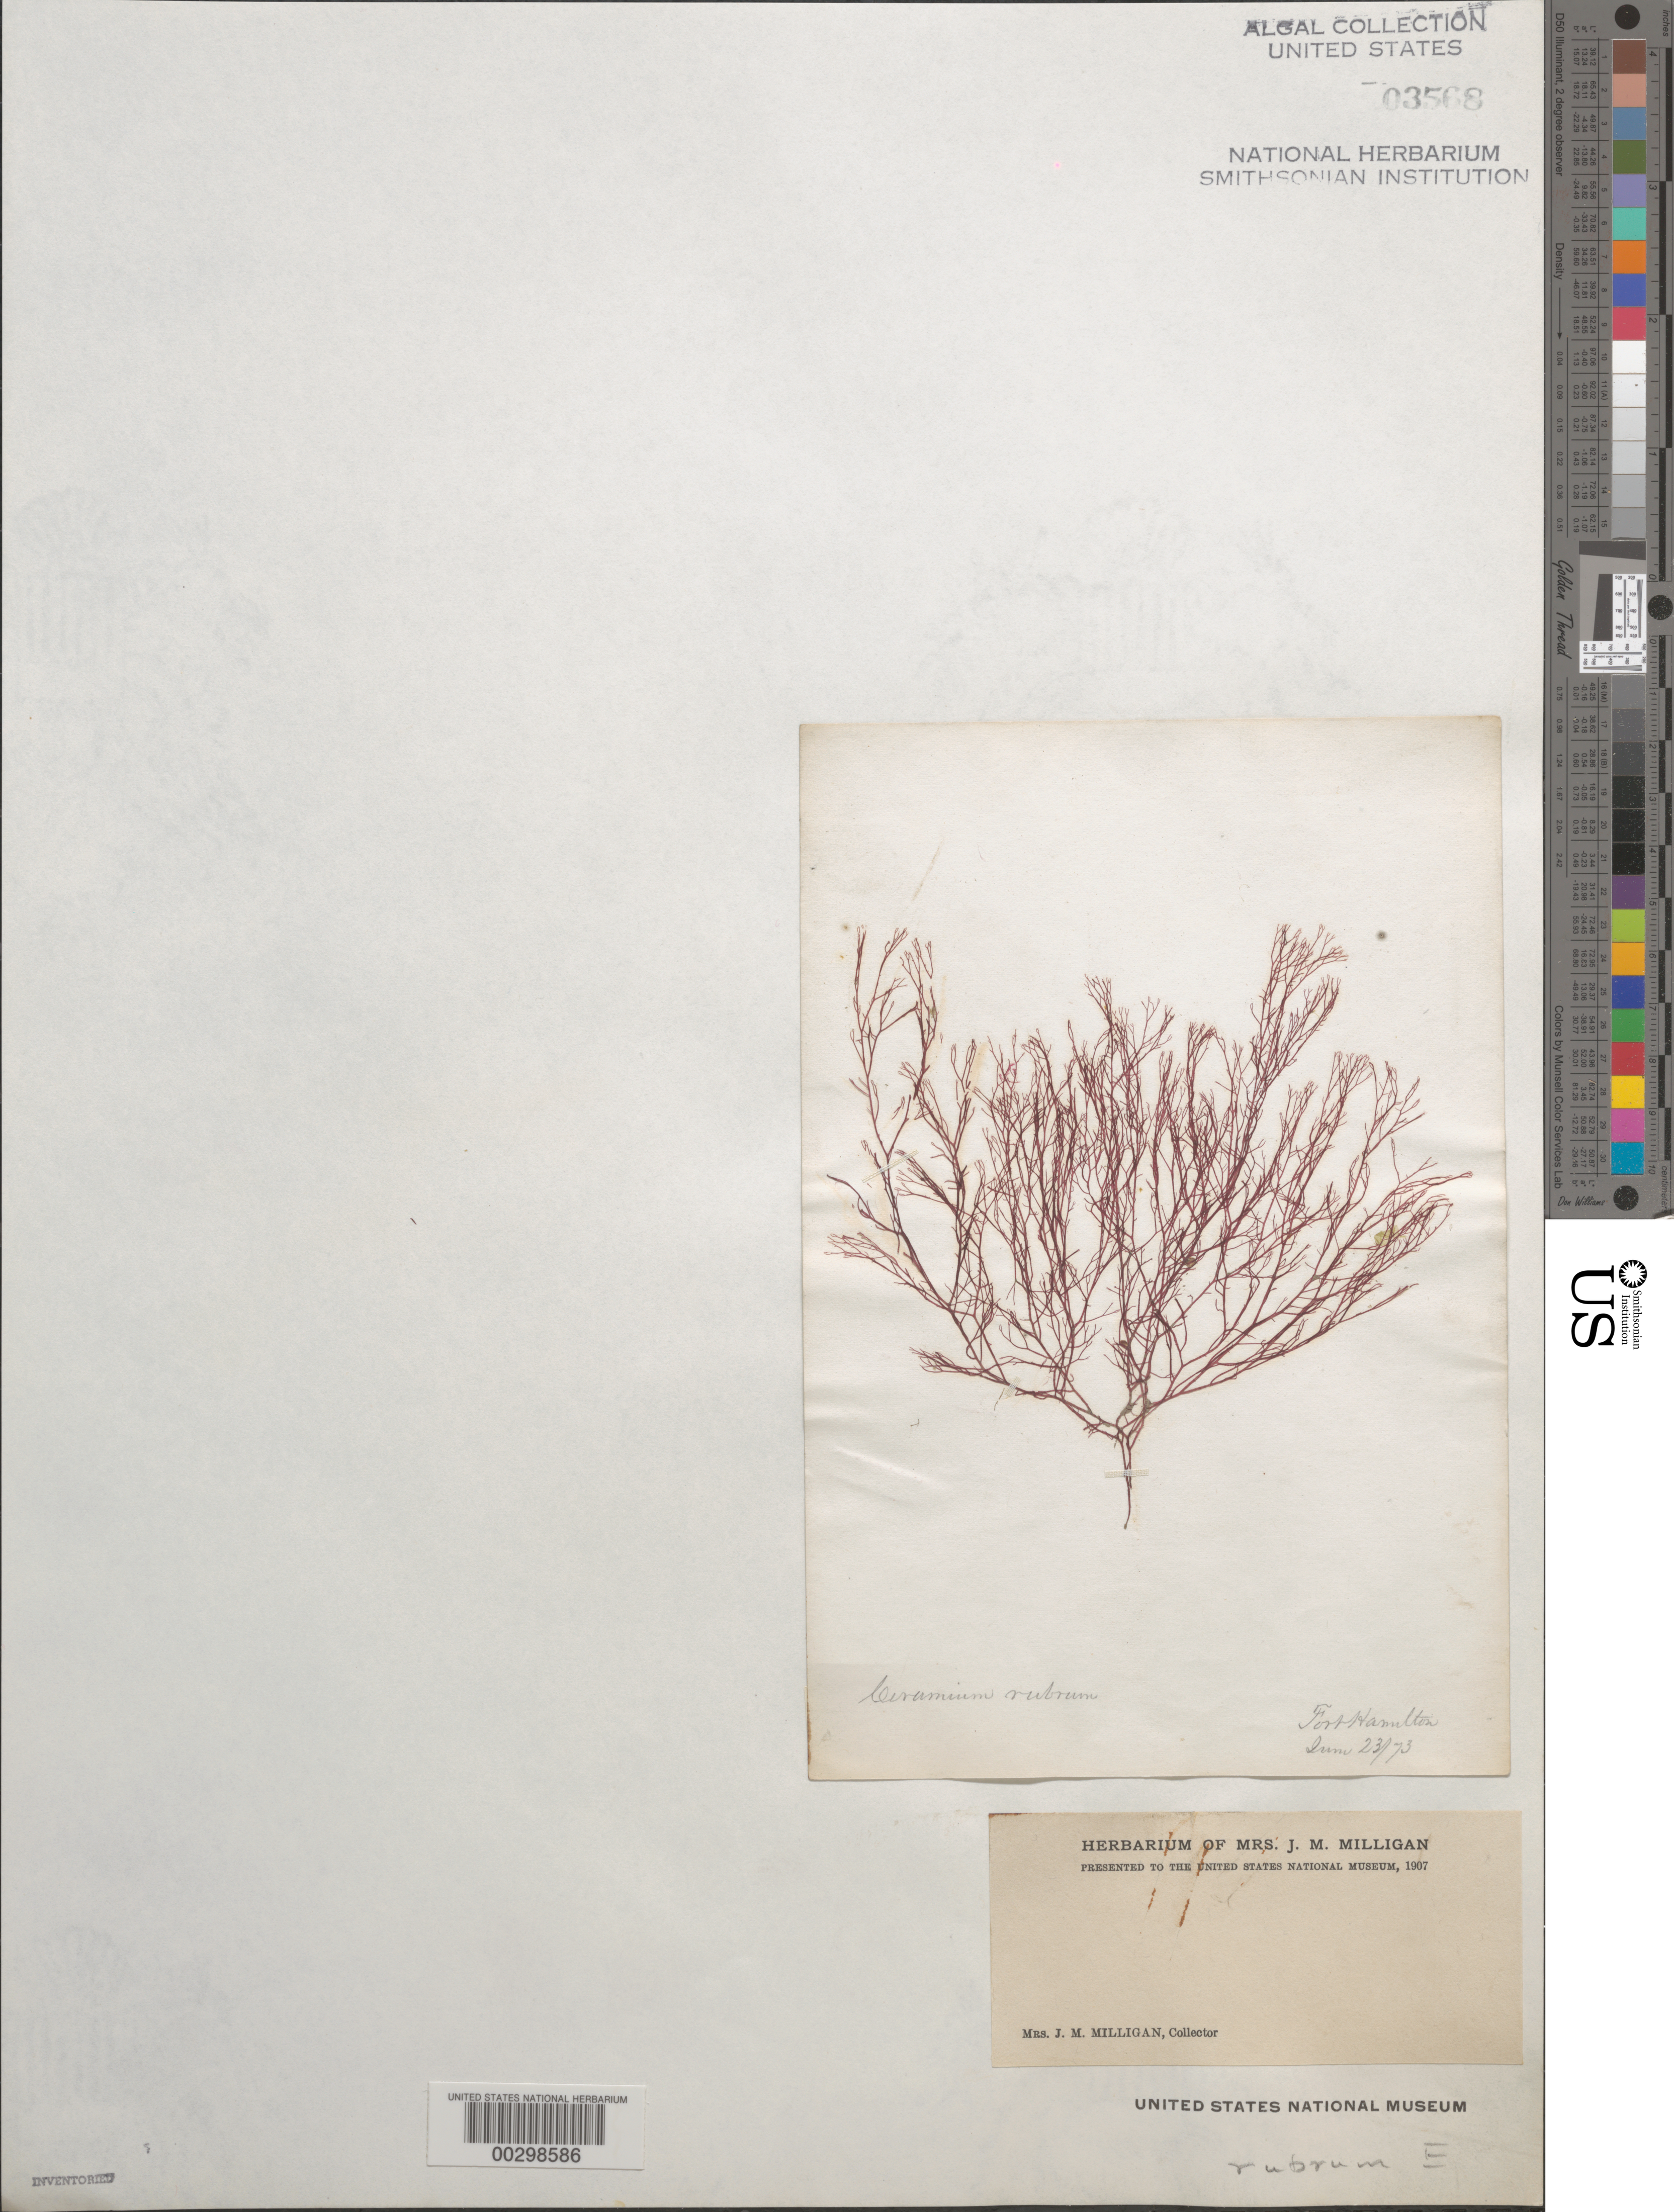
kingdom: Plantae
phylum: Rhodophyta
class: Florideophyceae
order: Ceramiales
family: Ceramiaceae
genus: Ceramium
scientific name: Ceramium rubrum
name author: C. Agardh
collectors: Milligan, --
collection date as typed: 23 Jun 1873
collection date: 1873-06-23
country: United States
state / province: New York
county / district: Kings County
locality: Fort Hamilton, Brooklyn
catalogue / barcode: US 3568